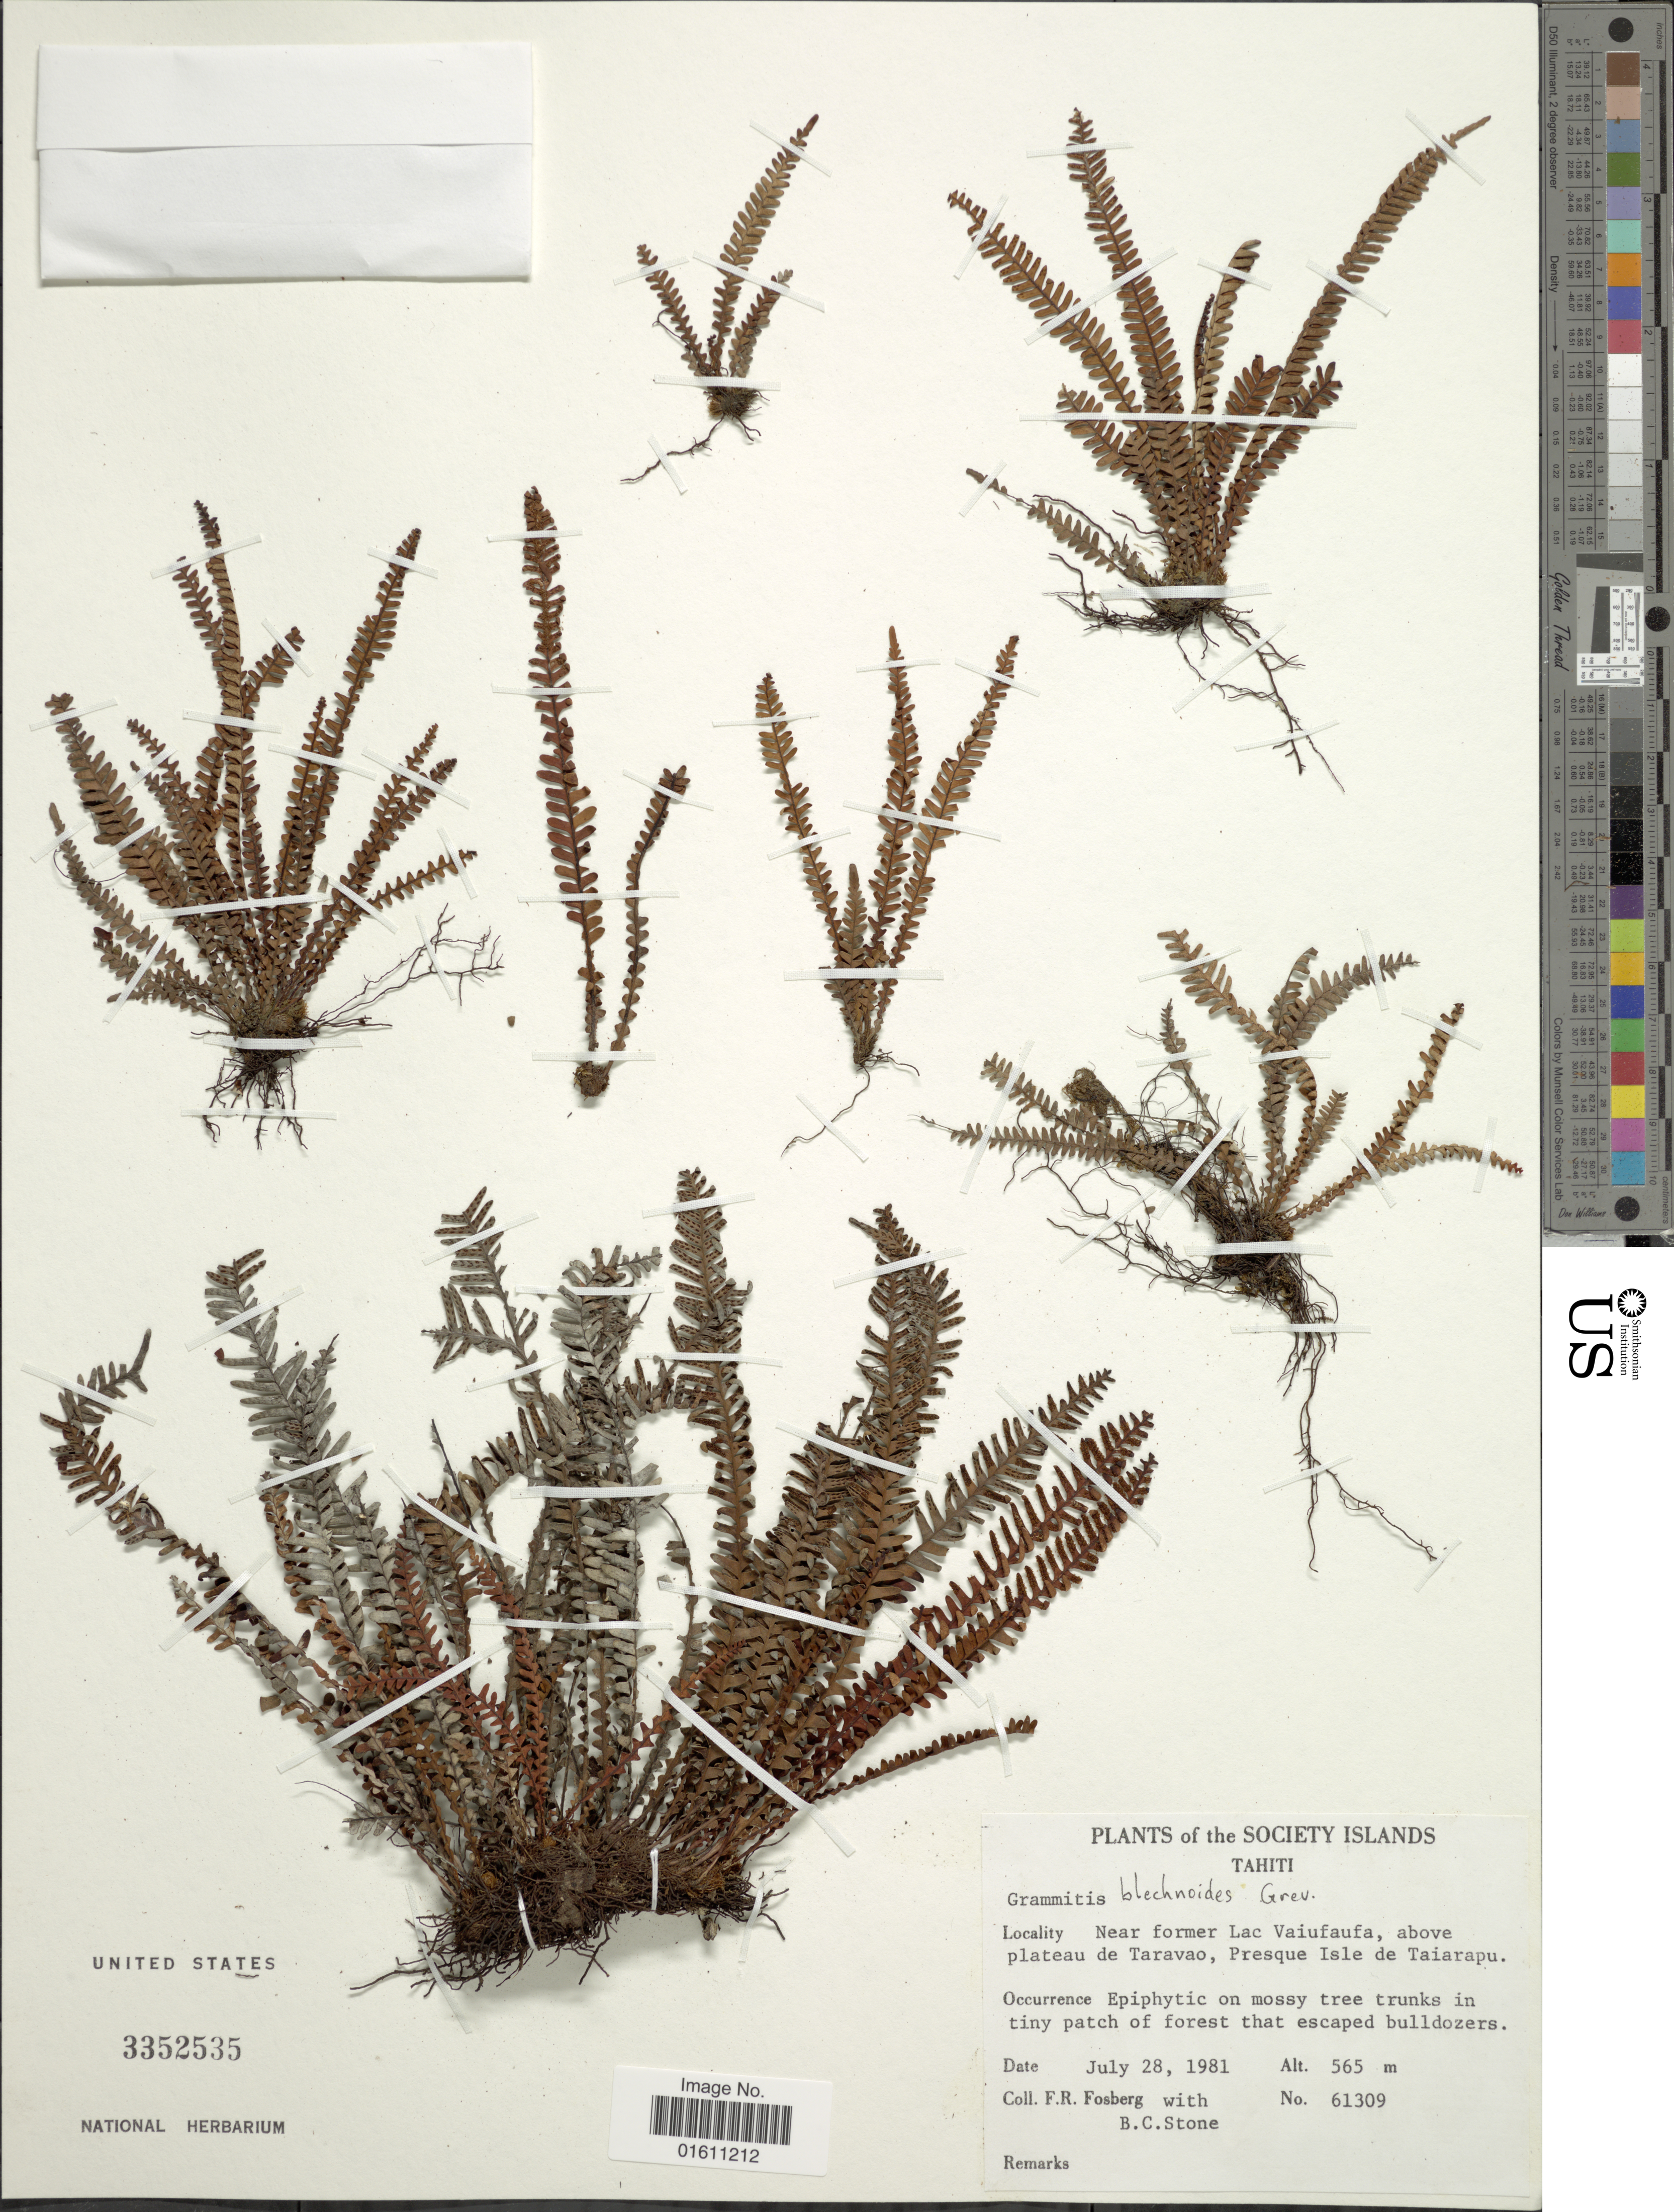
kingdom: Plantae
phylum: Tracheophyta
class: Polypodiopsida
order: Polypodiales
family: Polypodiaceae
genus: Ctenopterella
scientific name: Ctenopterella blechnoides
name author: (Grev.) Parris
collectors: F. R. Fosberg & B. C. Stone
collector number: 63109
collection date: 1981-07-28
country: French Polynesia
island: Tahiti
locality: Society Islands, Tahiti, near former Lac Vaiufaufa, above plateau de Taravao, Presque Isle de Tairapu.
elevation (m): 565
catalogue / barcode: US 3352535